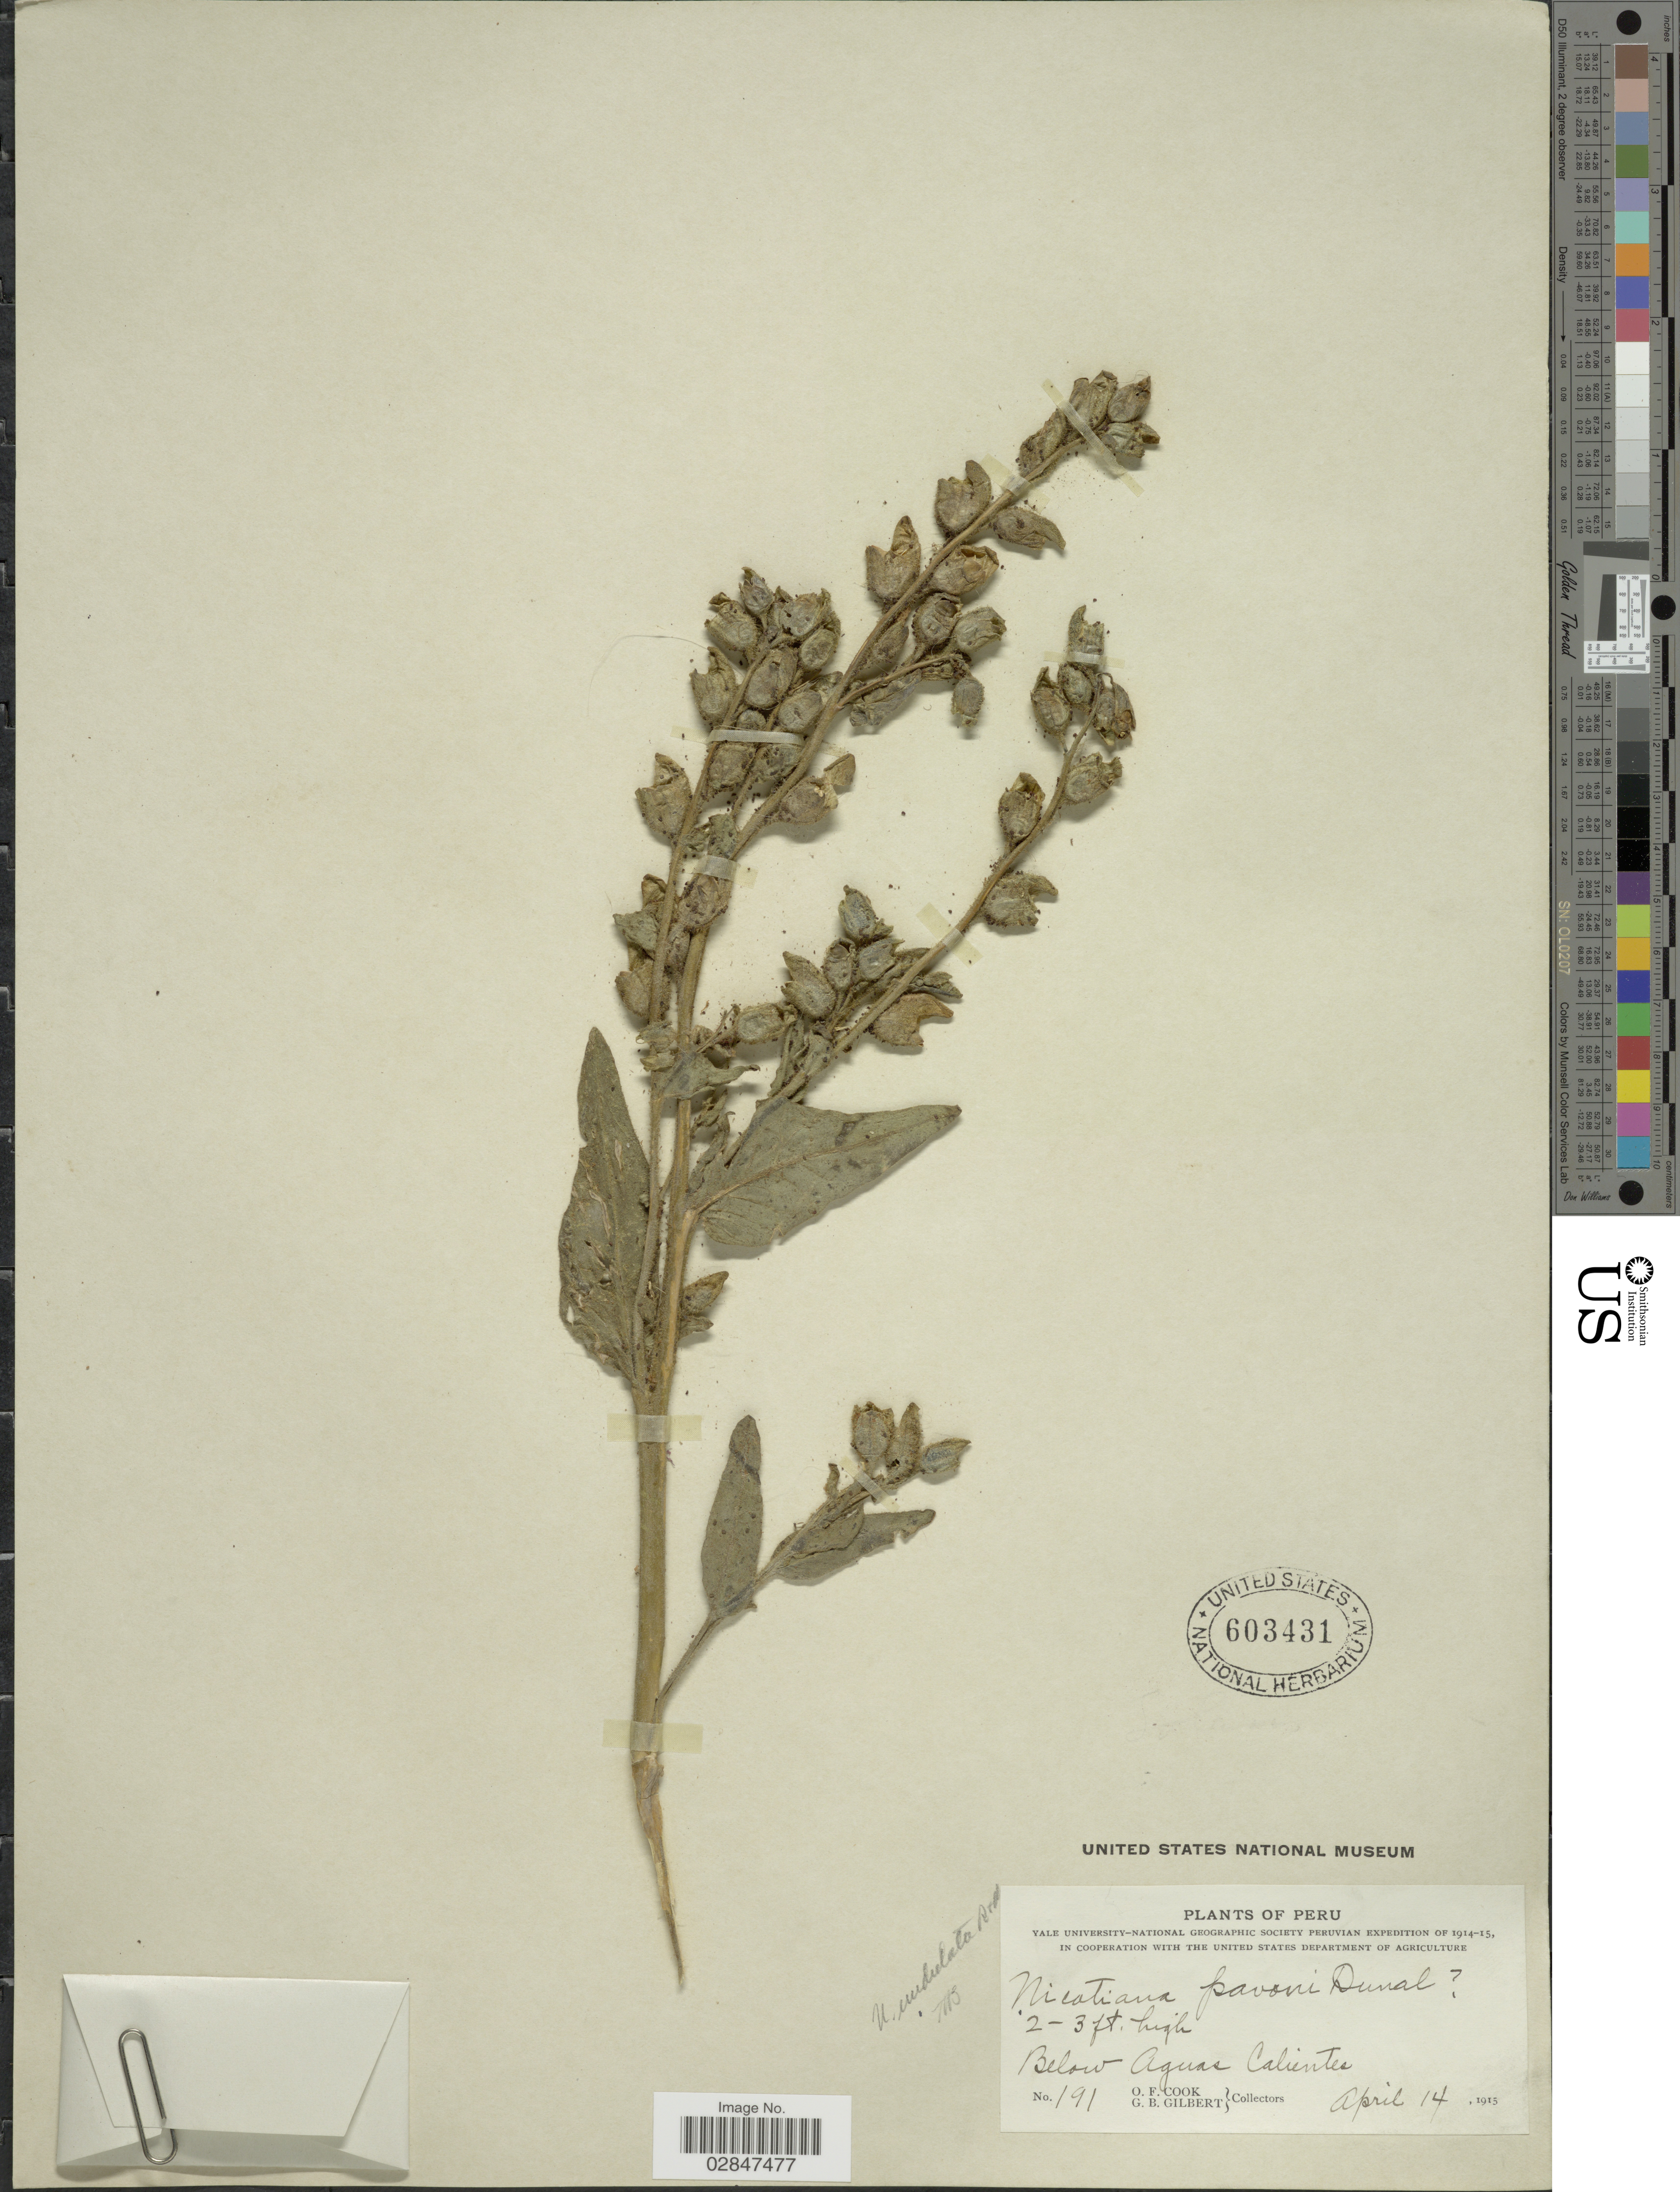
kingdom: Plantae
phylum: Tracheophyta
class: Magnoliopsida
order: Solanales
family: Solanaceae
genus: Nicotiana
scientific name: Nicotiana undulata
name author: Ruiz & Pav.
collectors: O. F. Cook & G. B. Gilbert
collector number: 191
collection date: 1915-04-14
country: Peru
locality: Below Aguas Calientes.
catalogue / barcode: US 603431